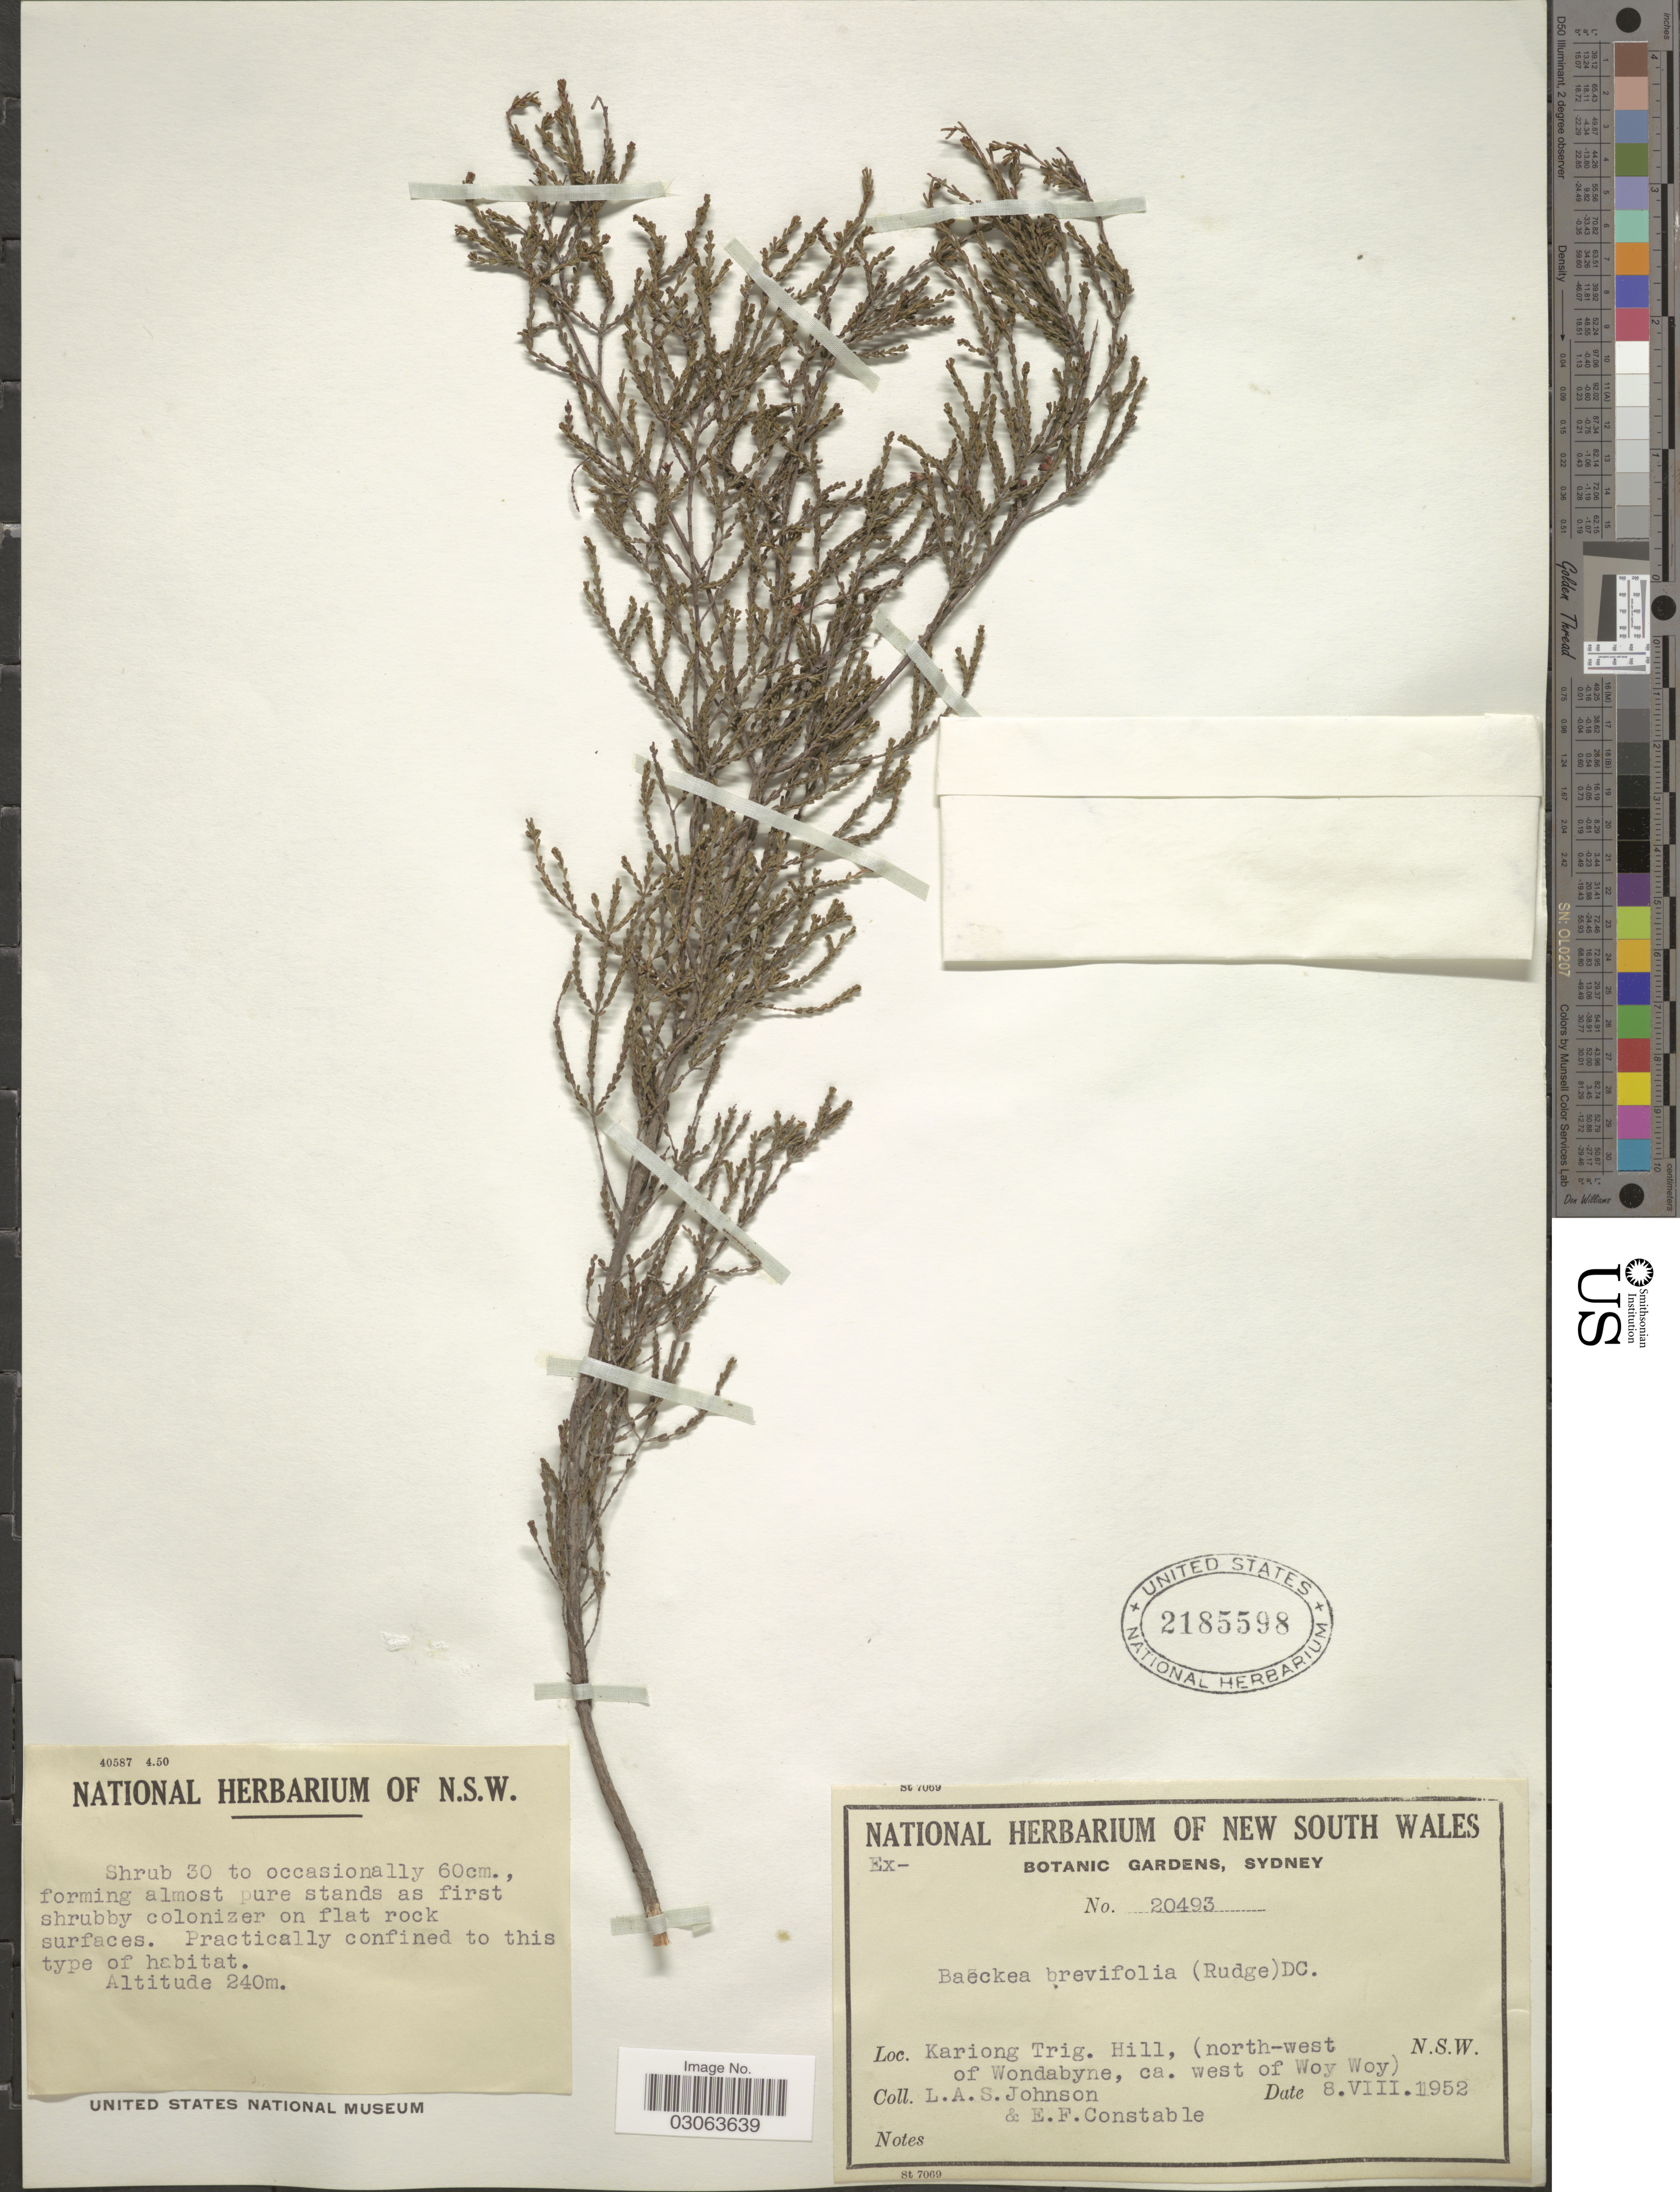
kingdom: Plantae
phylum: Tracheophyta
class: Magnoliopsida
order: Myrtales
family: Myrtaceae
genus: Baeckea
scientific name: Baeckea brevifolia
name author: (Rudge) DC.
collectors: L. A. S. Johnson & E. F. Constable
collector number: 20493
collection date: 1952-08-08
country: Australia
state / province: New South Wales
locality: Kariong Trig. Hill, (north-west of Wondabyne, ca. west of Woy Woy).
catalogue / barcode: US 2185598